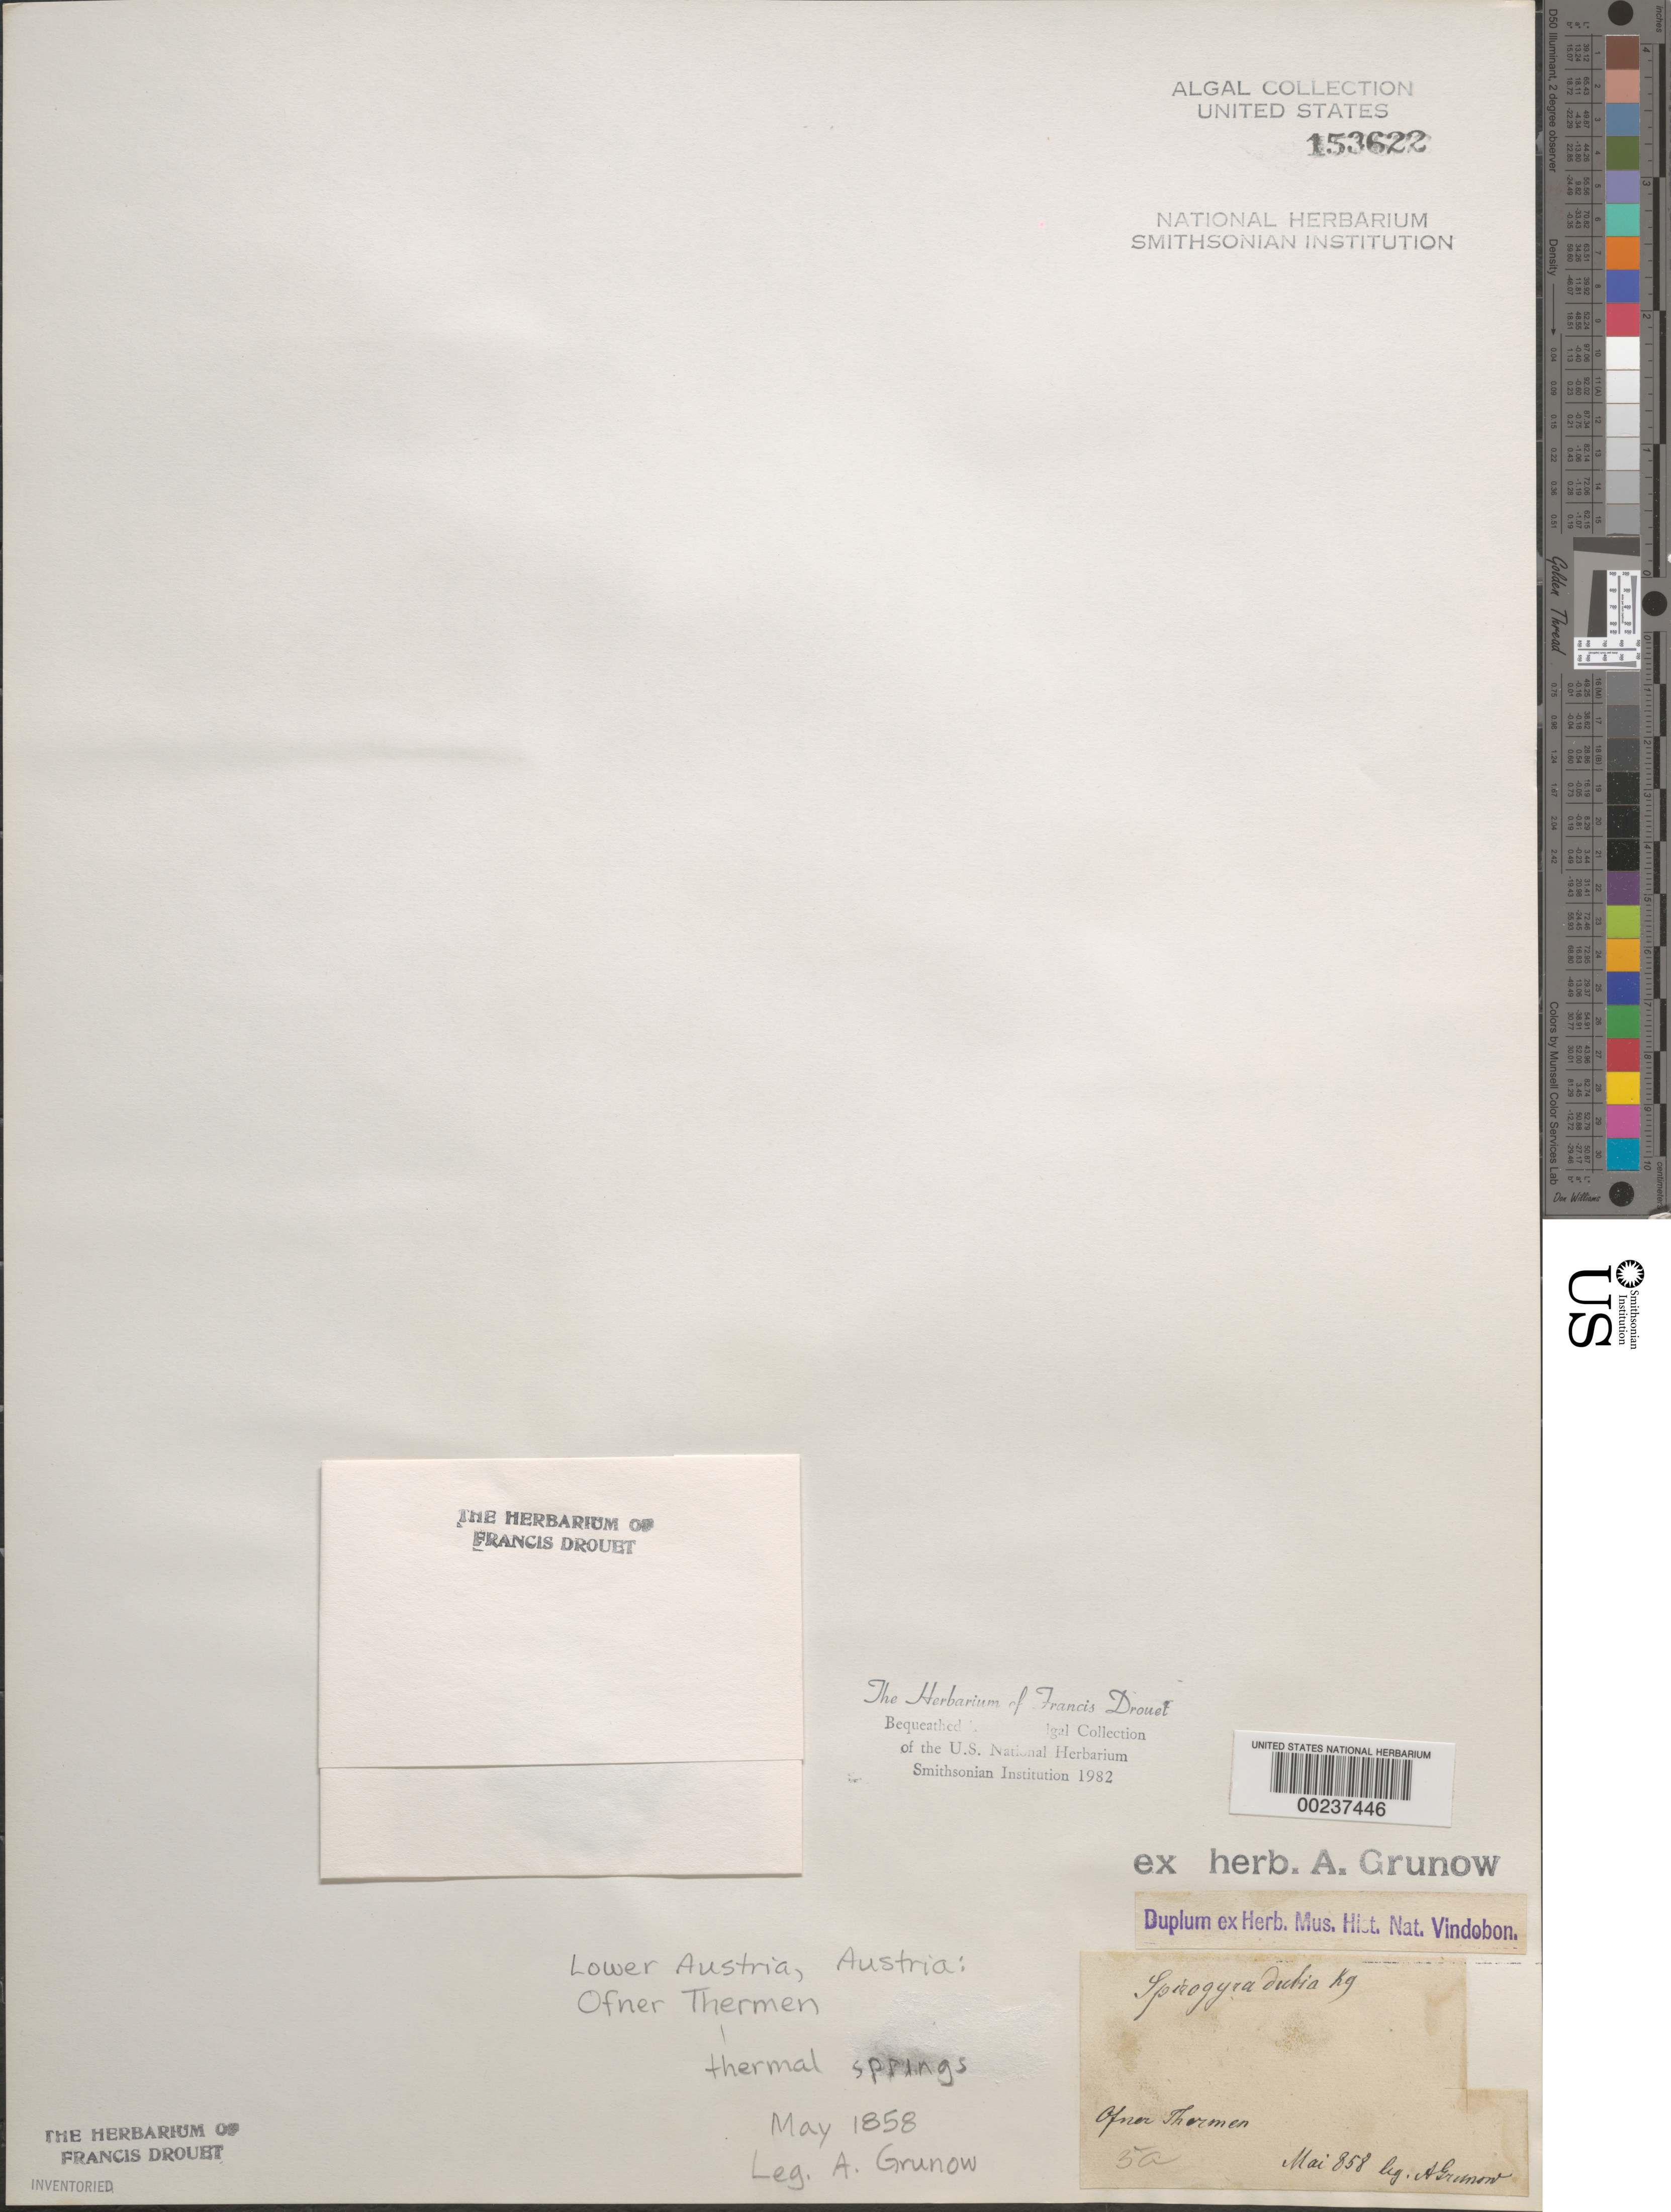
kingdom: Plantae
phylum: Charophyta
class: Zygnematophyceae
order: Zygnematales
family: Zygnemataceae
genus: Spirogyra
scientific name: Spirogyra dubia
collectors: A. Grunow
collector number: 5a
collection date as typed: May 1858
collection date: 1858-05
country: Austria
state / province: Niederosterreich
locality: Ofner thermal springs (Ofner Thermen)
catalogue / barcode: US 153622